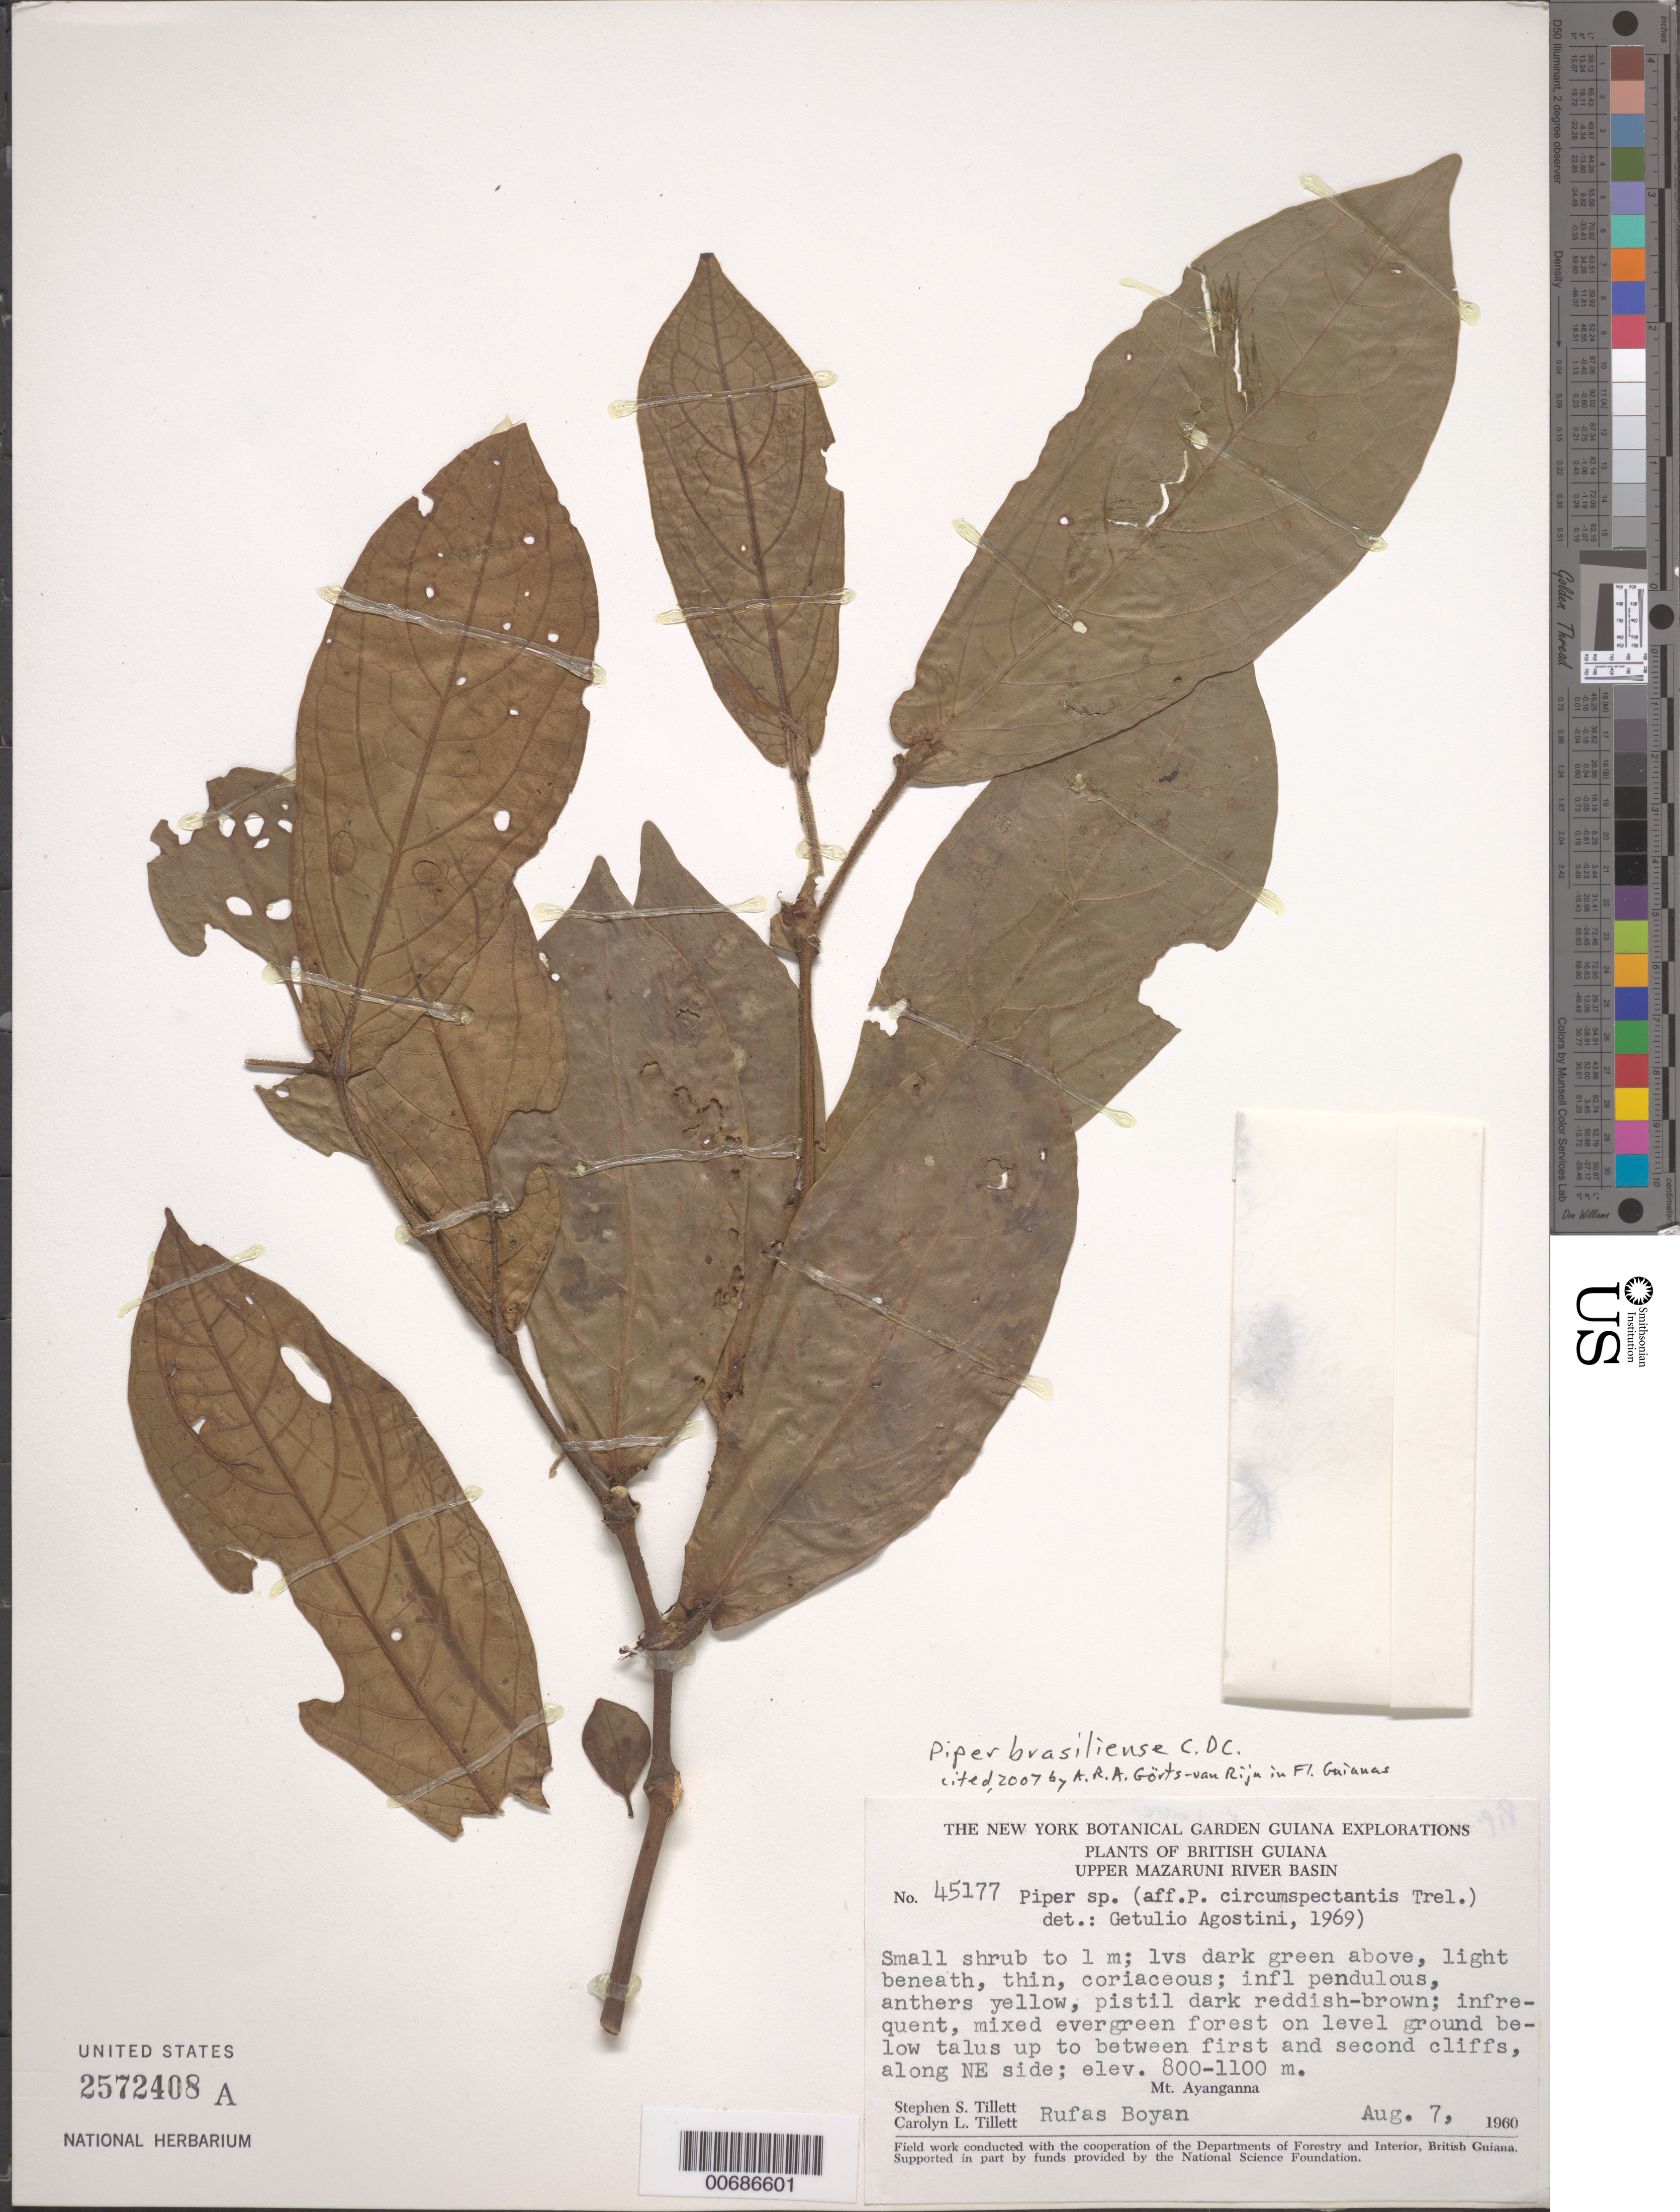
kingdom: Plantae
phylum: Tracheophyta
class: Magnoliopsida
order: Piperales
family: Piperaceae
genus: Piper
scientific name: Piper circumspectantis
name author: Trel. in J.F. Macbr.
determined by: Agostini, G.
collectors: S. S. Tillett, C. L. Tillett & R. Boyan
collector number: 45177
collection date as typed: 7-Aug-60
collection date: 1960-08-07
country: Guyana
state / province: Cuyuni-Mazaruni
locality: Mt. Ayanganna, betw. first & second cliffs along NE side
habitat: Mixed evergreen forest on level ground below talus up to and between second cliffs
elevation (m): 900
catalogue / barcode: US 2572408A